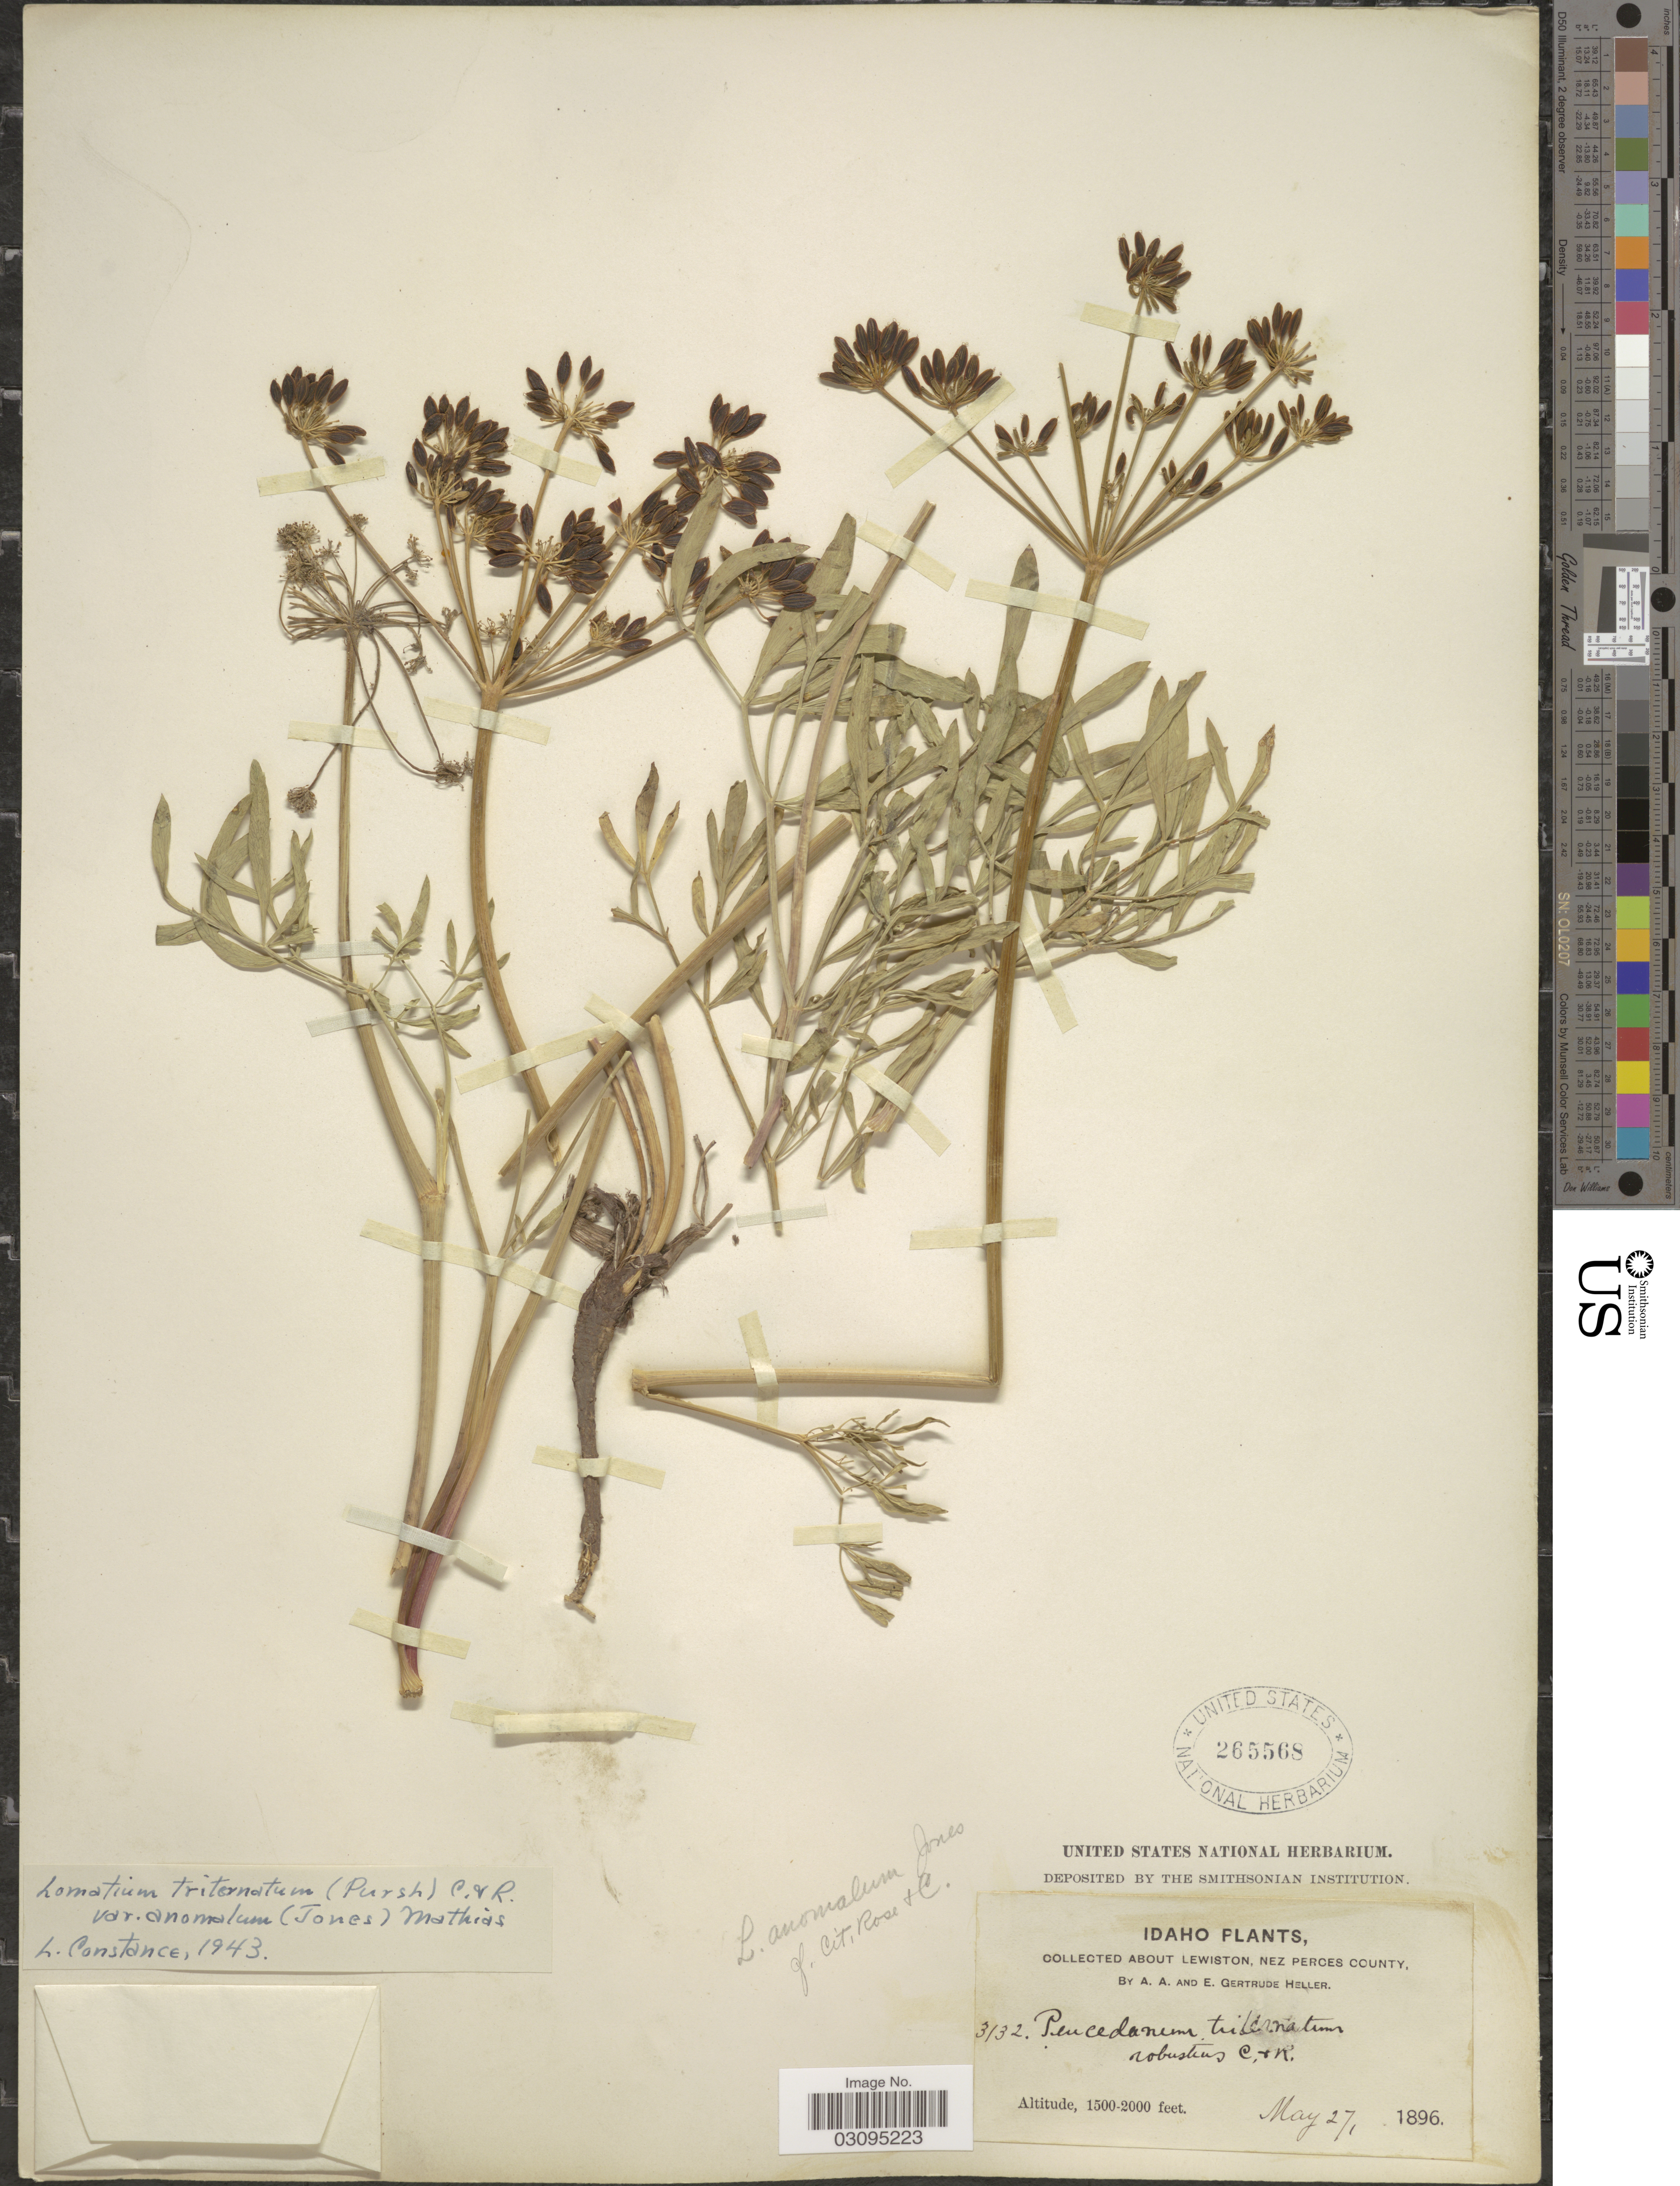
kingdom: Plantae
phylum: Tracheophyta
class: Magnoliopsida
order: Apiales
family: Apiaceae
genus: Lomatium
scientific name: Lomatium triternatum var. triternatum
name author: (Pursh) J.M. Coult. & Rose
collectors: A. A. Heller & E. G. Heller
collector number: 3132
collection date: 1896-05-27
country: United States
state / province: Idaho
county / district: Nez Perce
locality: About Lewiston.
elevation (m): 457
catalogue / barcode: US 265568